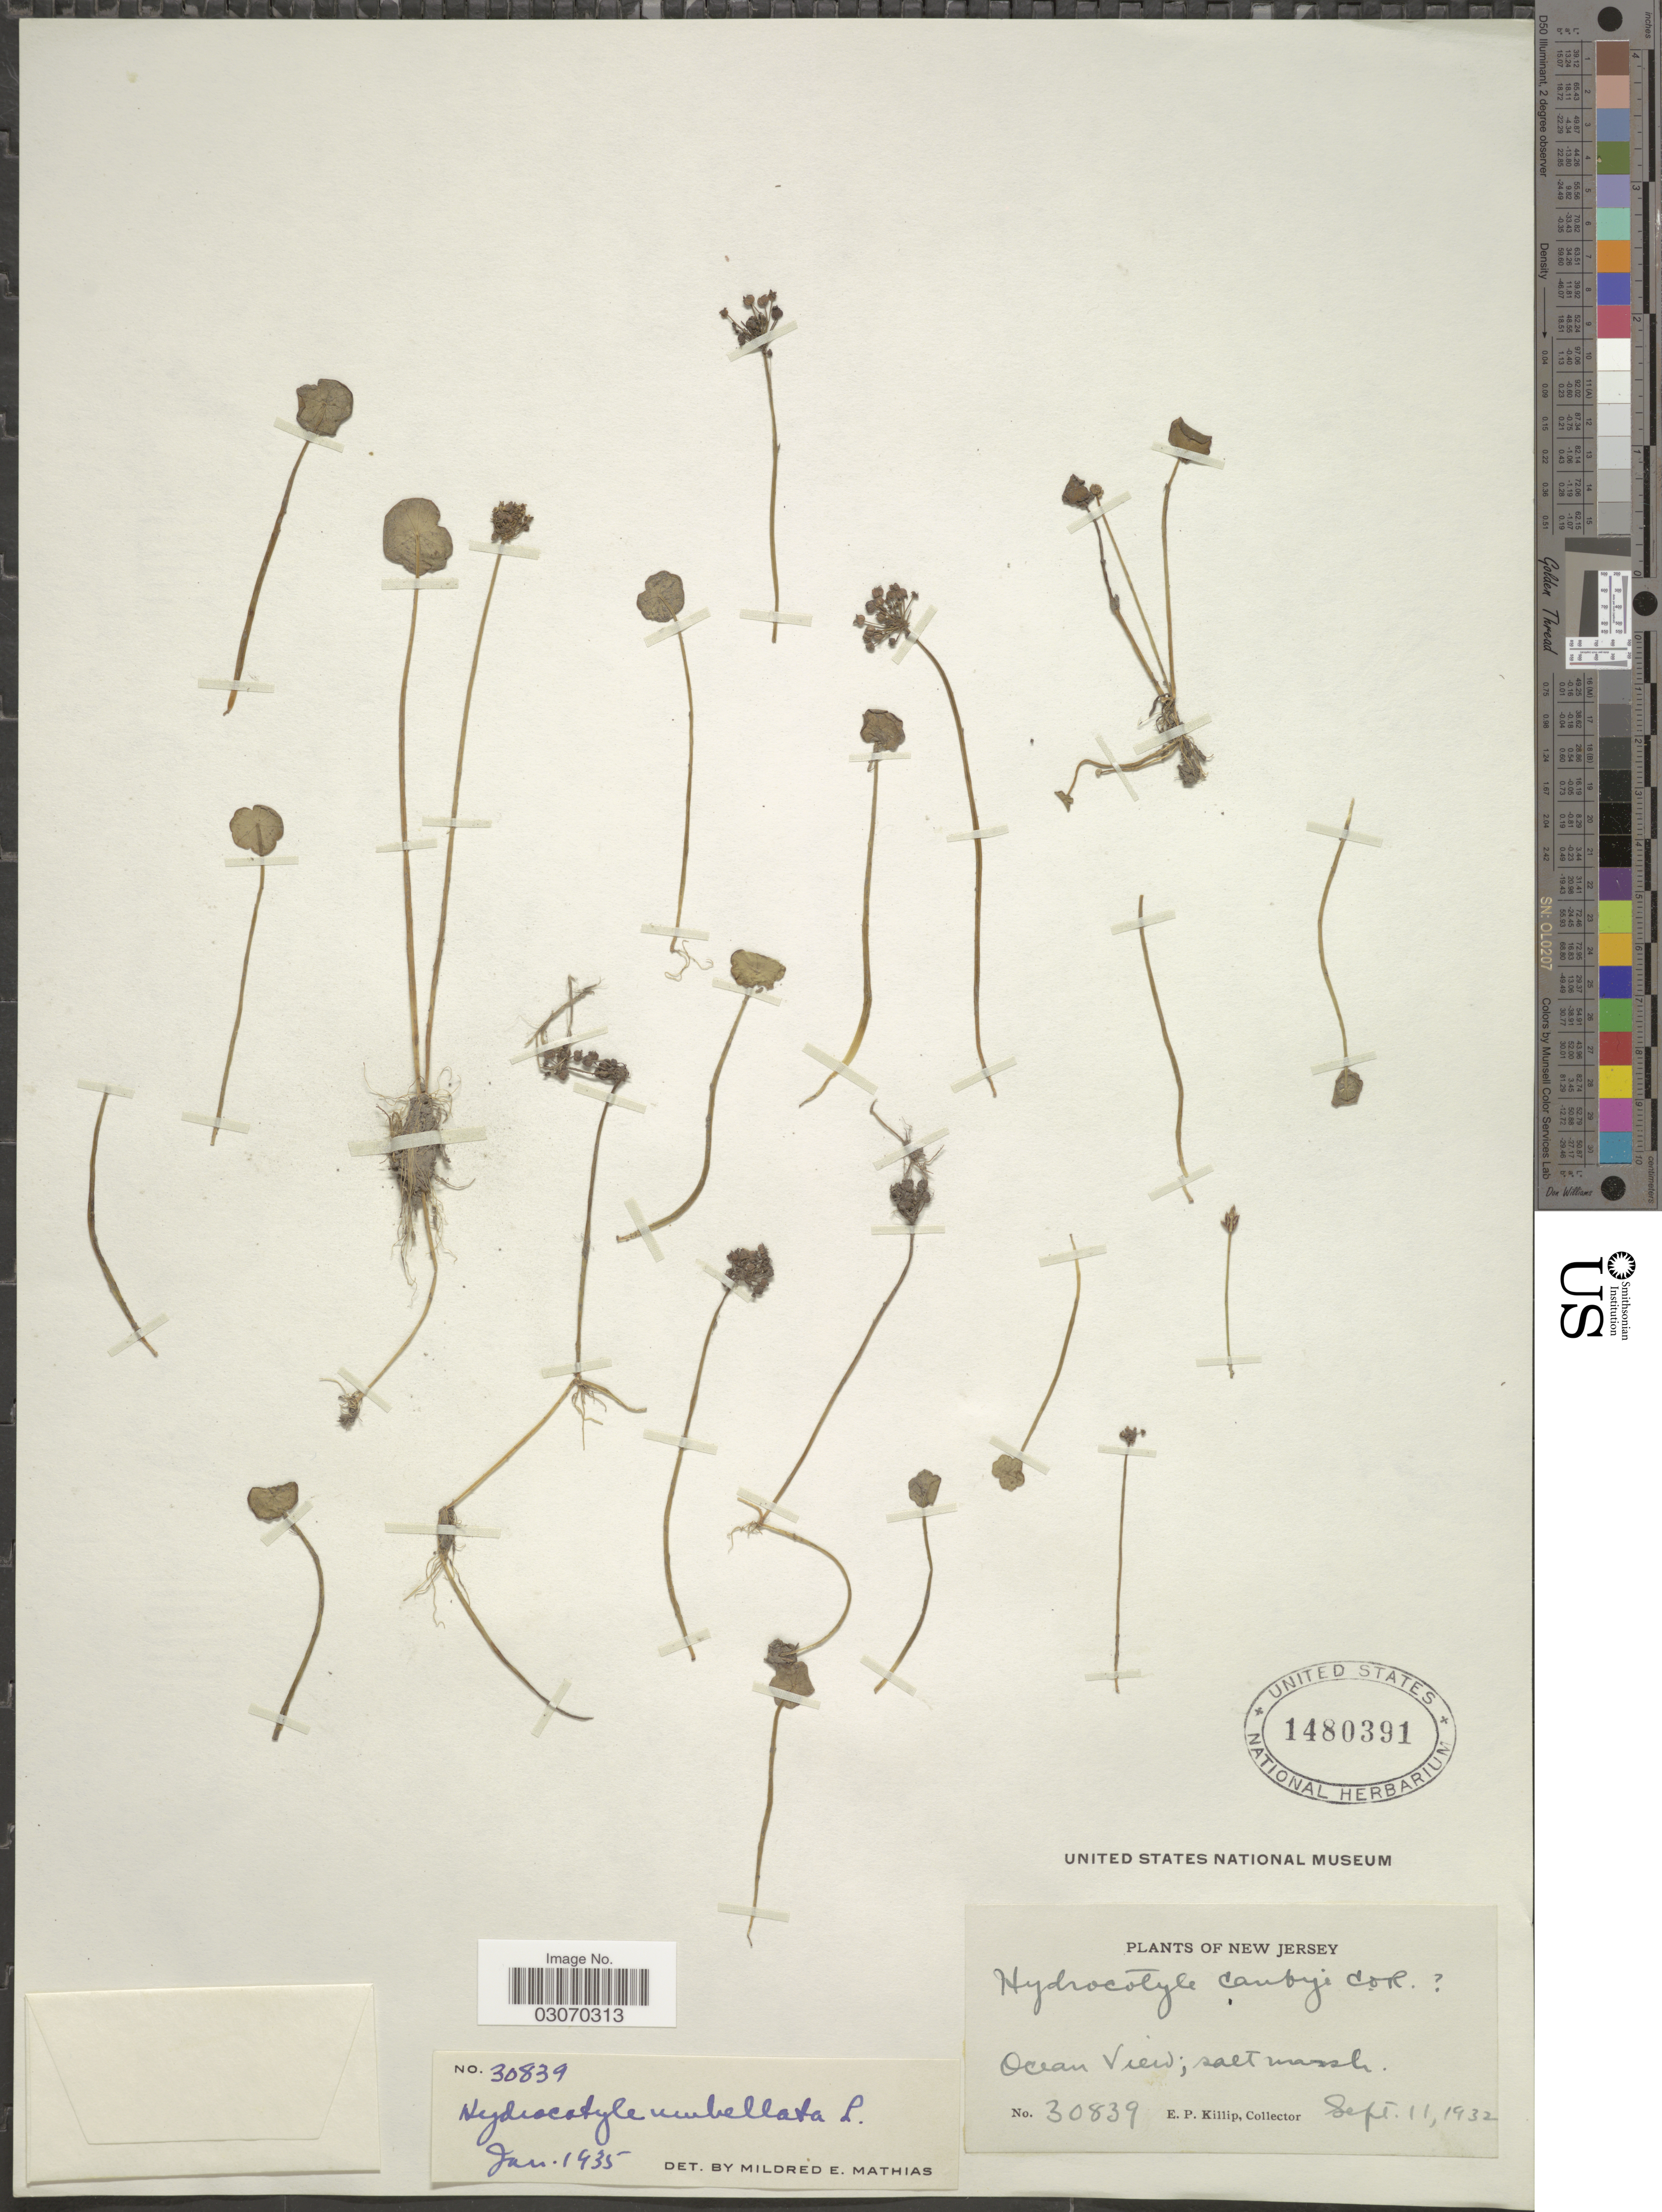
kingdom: Plantae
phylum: Tracheophyta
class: Magnoliopsida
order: Apiales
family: Araliaceae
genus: Hydrocotyle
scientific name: Hydrocotyle umbellata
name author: L.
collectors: E. P. Killip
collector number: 30839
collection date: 1932-09-11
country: United States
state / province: New Jersey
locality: Ocean View.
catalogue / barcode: US 1480391